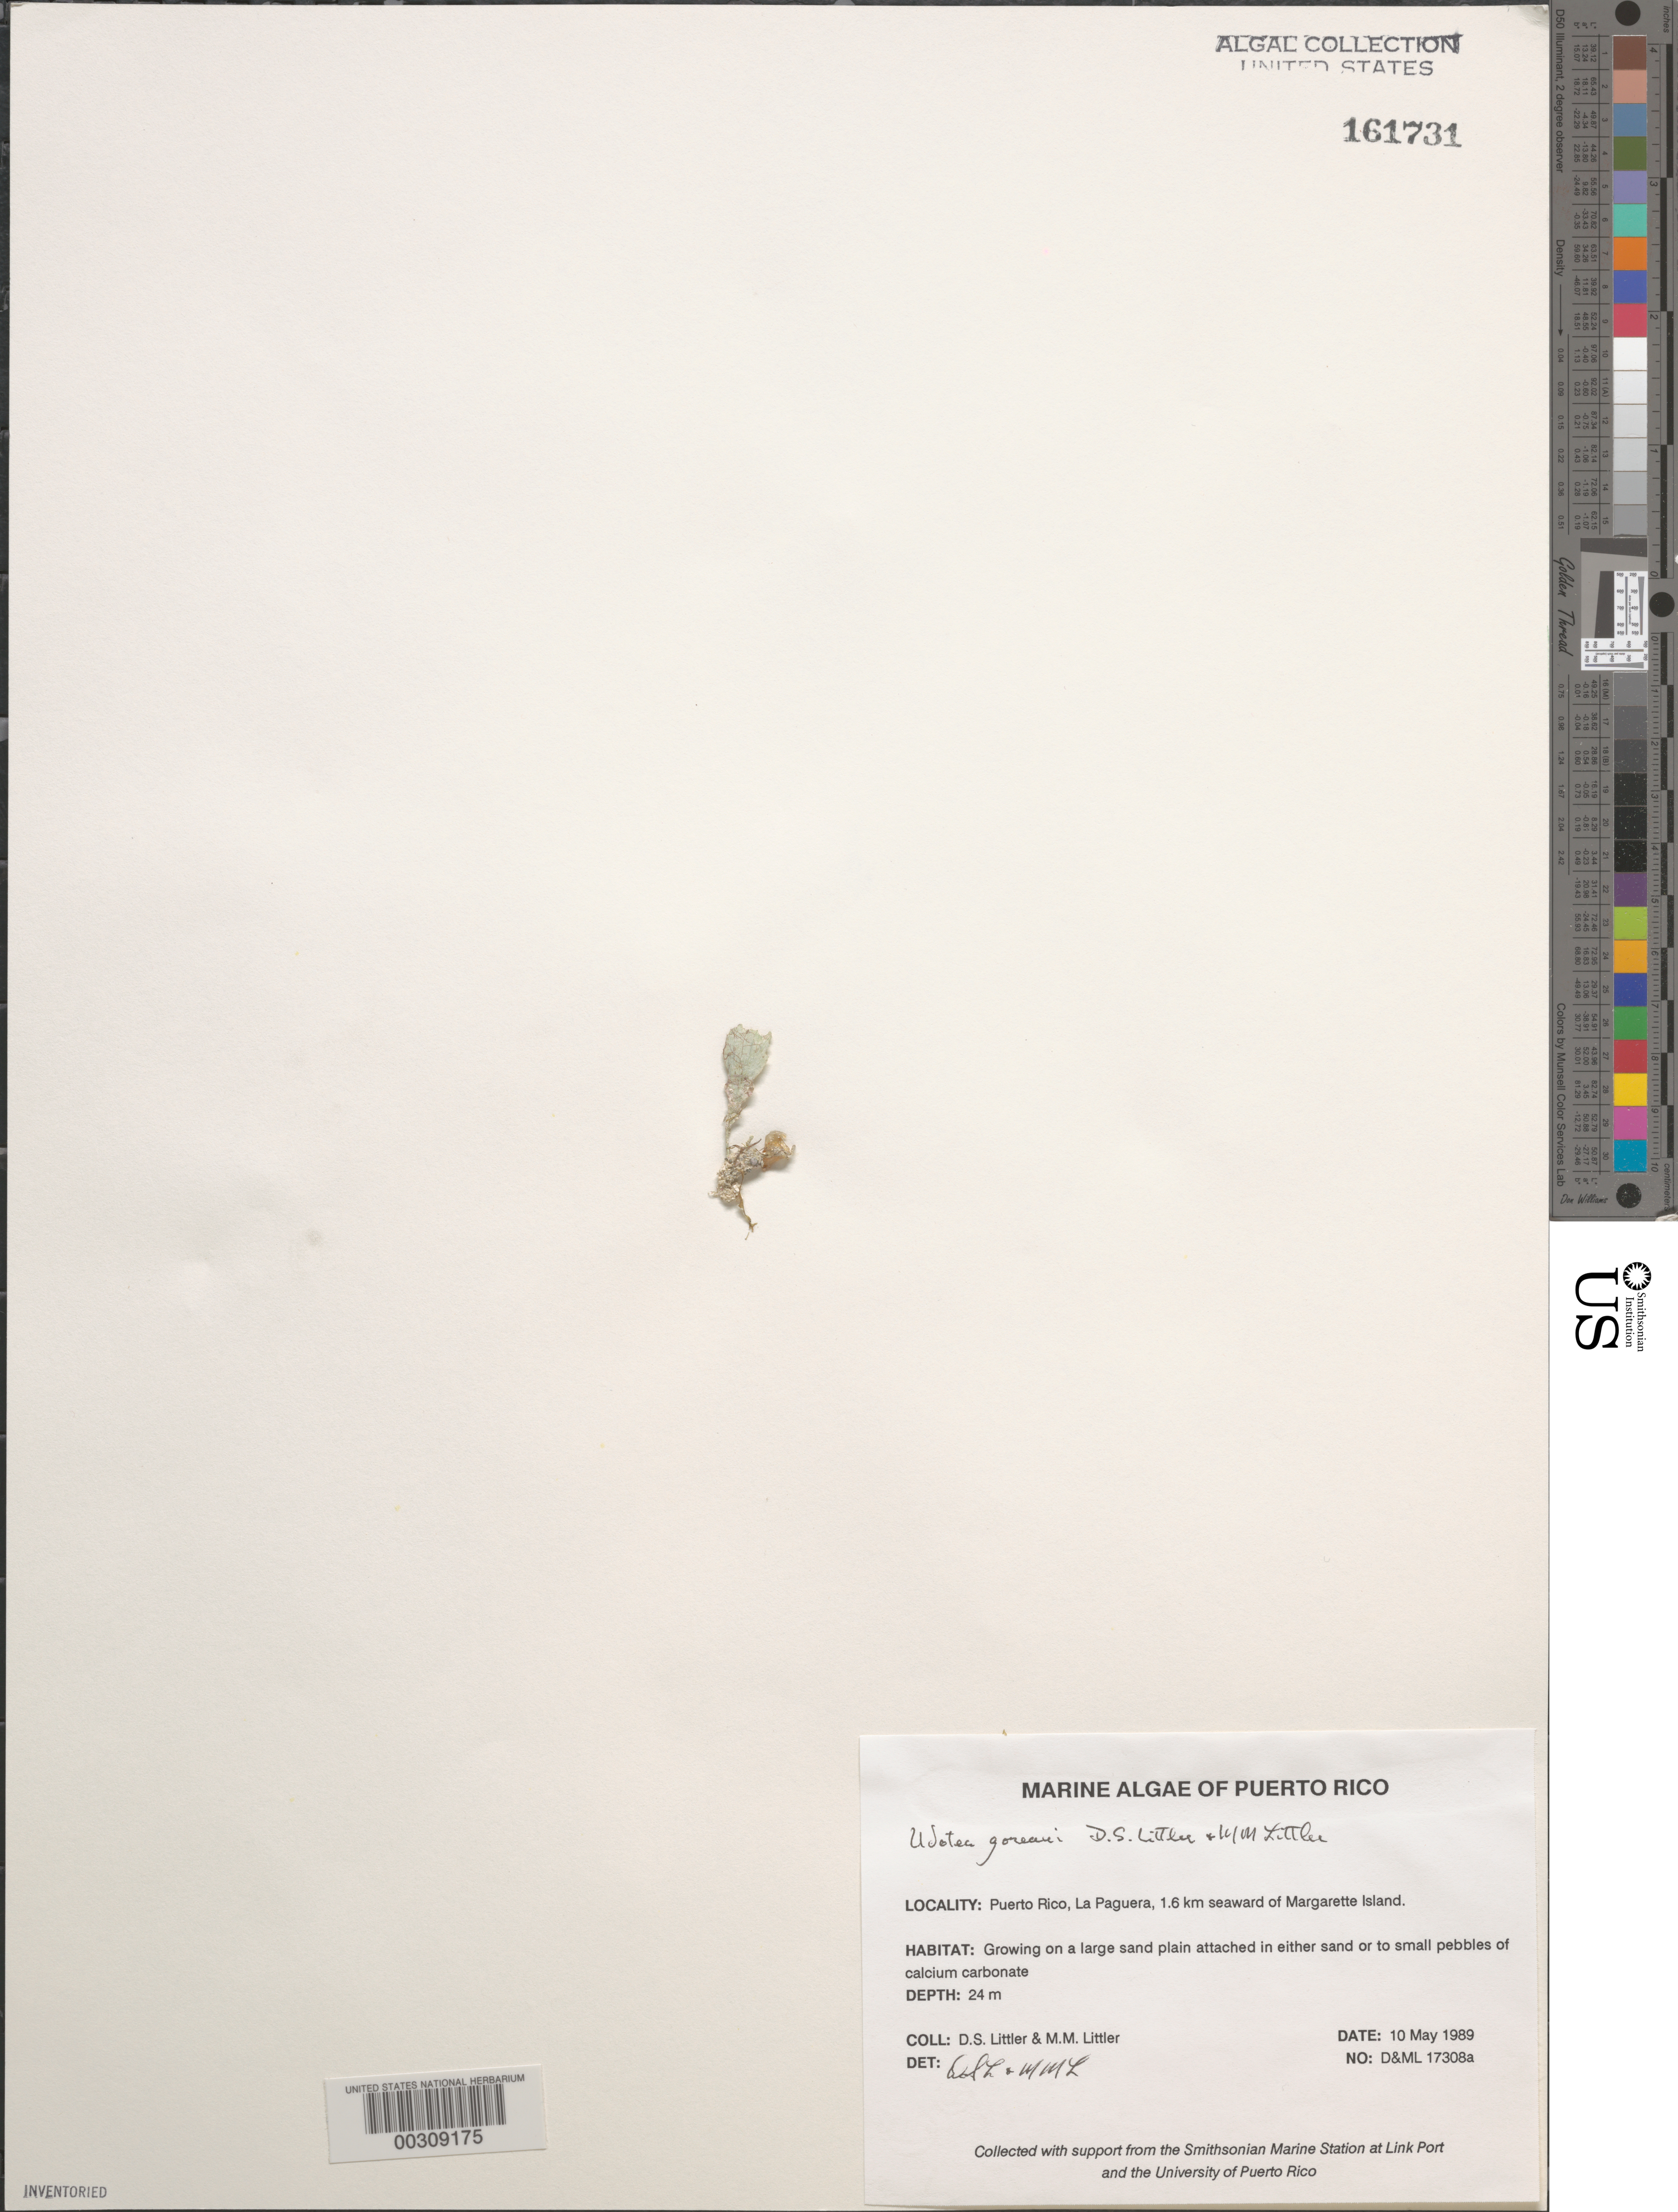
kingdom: Plantae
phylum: Chlorophyta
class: Ulvophyceae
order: Bryopsidales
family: Udoteaceae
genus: Udotea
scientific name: Udotea goreaui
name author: D.S. Littler & Littler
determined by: Littler, D. S.; Littler, M. M.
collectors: D. S. Littler & M. M. Littler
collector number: D&ML 17308a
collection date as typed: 10 May 1989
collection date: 1989-05-10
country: Puerto Rico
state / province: Lajas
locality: La parguera, 1.6 km seaward of margarette island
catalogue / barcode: US 161731